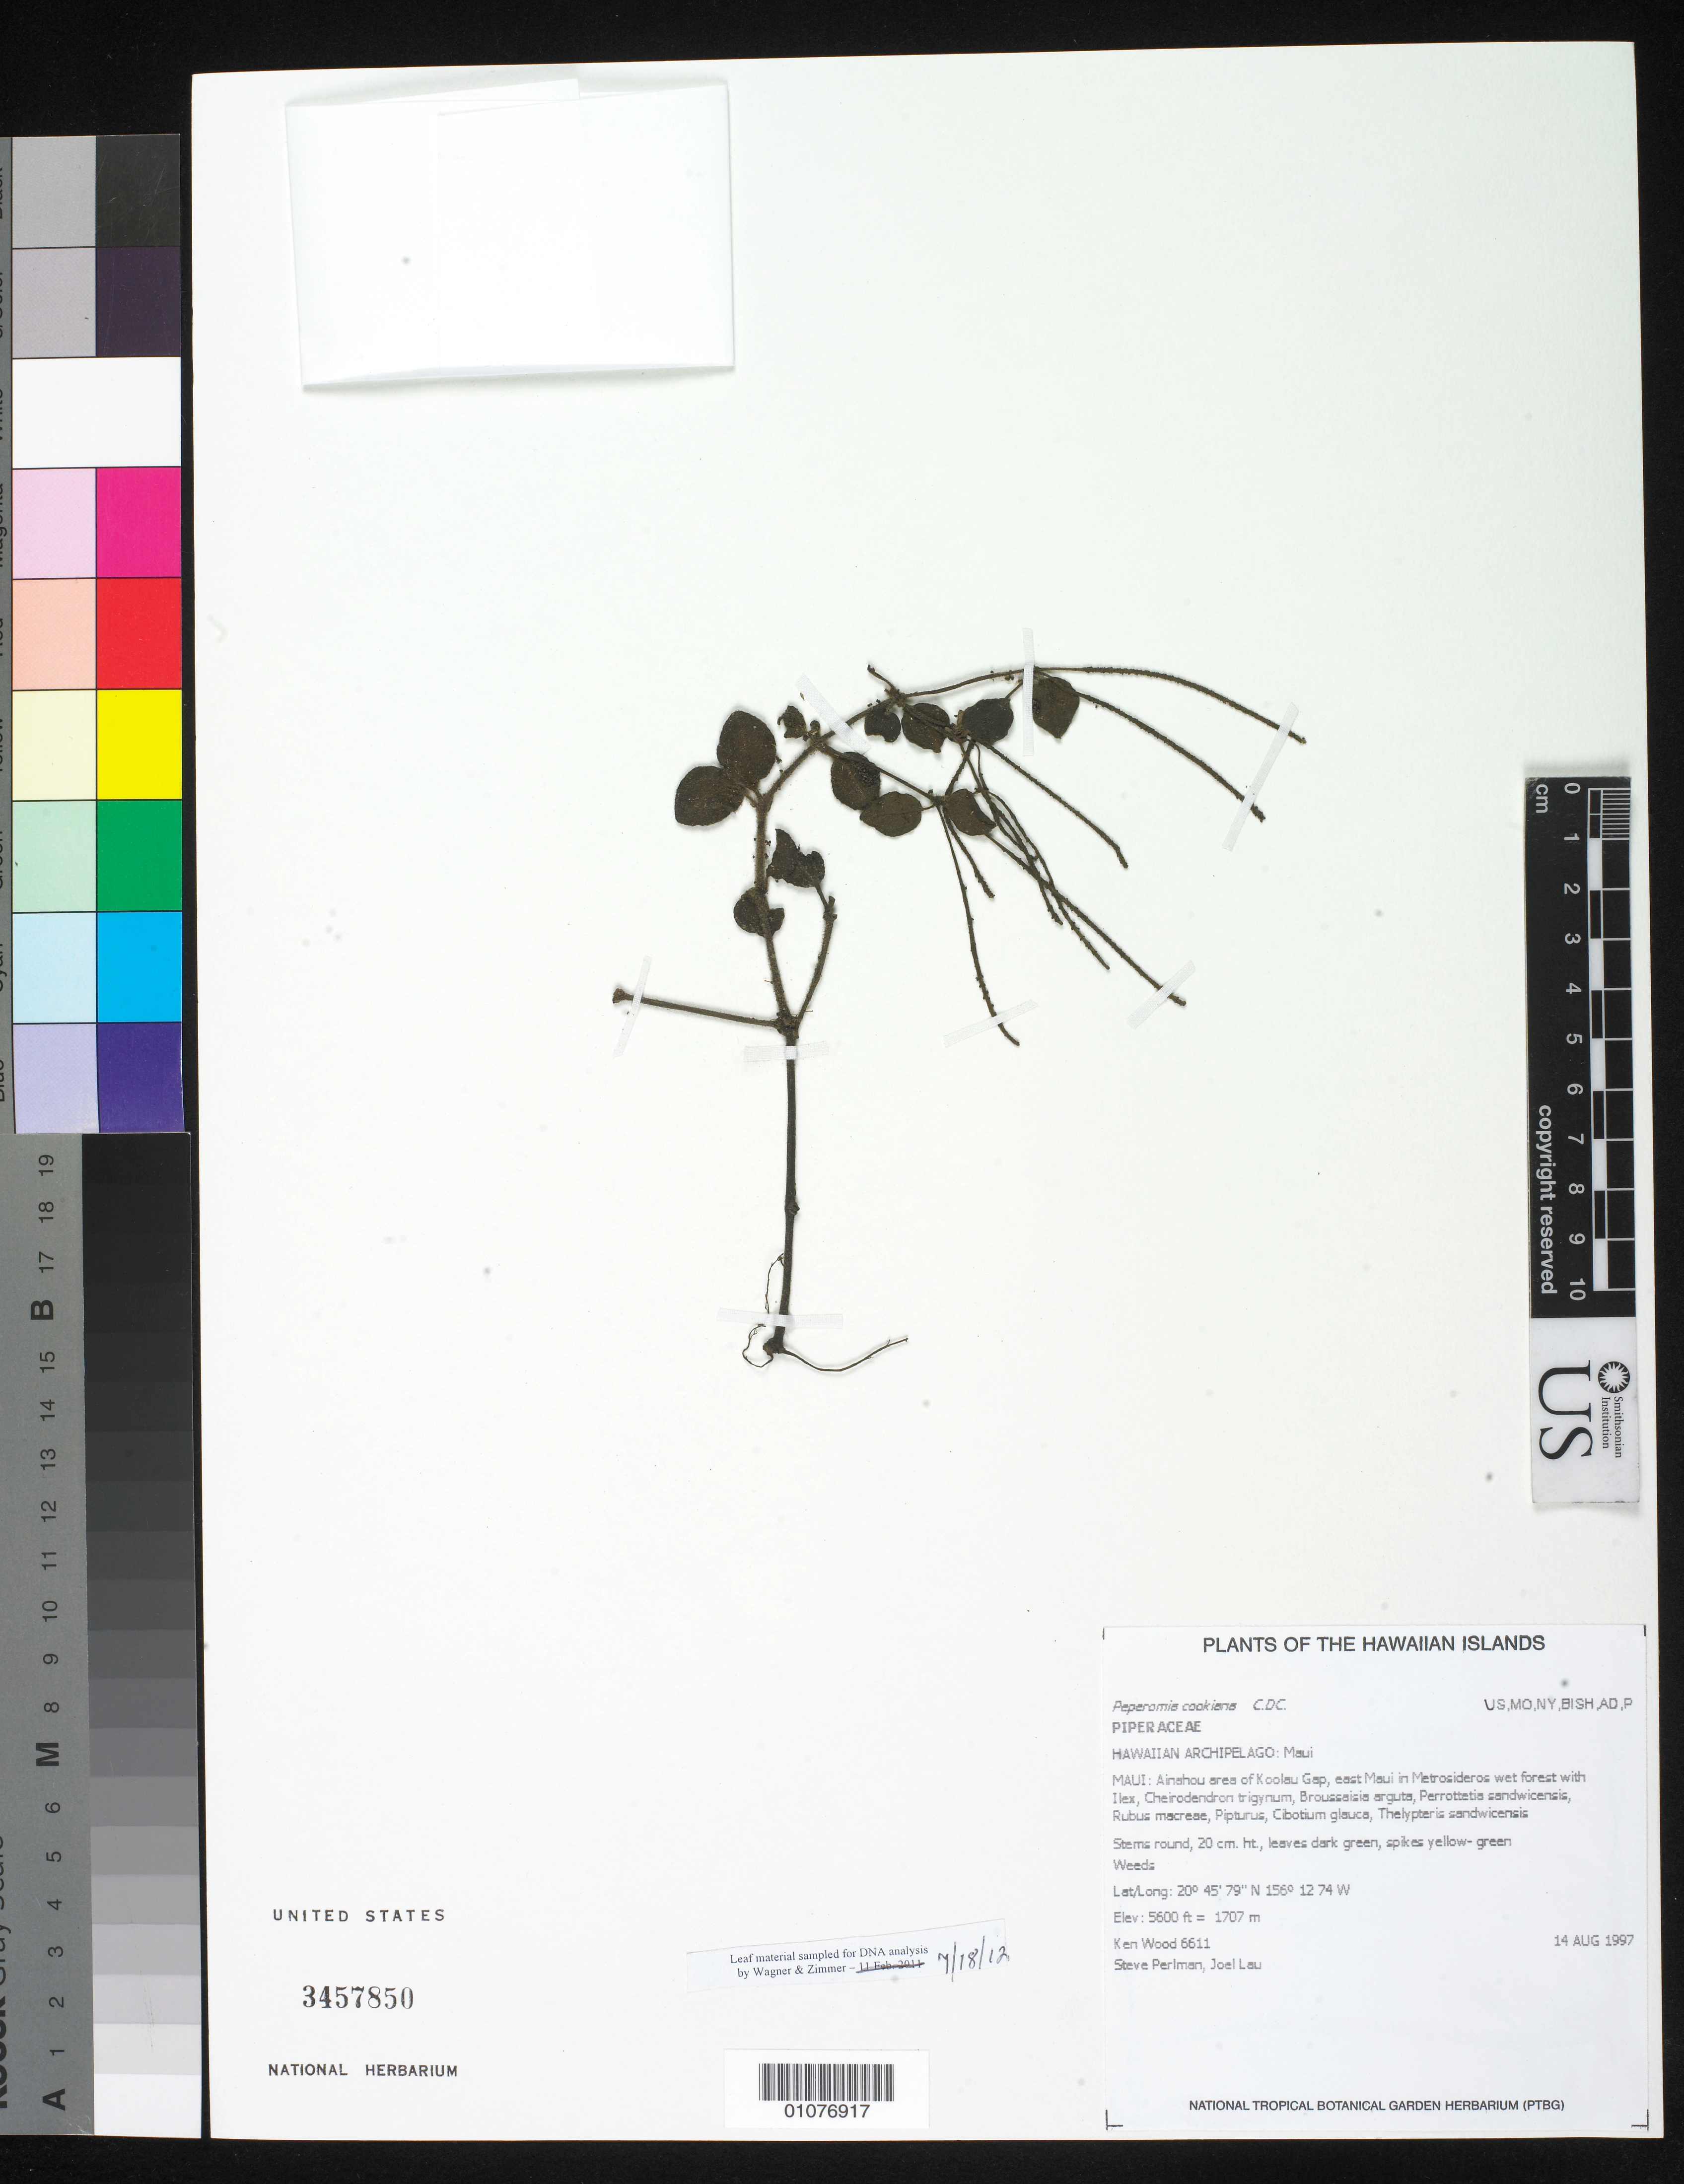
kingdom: Plantae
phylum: Tracheophyta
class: Magnoliopsida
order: Piperales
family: Piperaceae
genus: Peperomia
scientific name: Peperomia cookiana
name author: C. DC.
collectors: K. R. Wood, S. P. Perlman & J. Lau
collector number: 6611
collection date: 1997-08-14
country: United States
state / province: Hawaii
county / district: Maui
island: Maui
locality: Ainahou area of Koolau Gap, E Maui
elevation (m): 1707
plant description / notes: Leaf material sampled for DNA analysis byt WEagner & Zimmer - 18 Jul 2012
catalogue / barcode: US 3457850